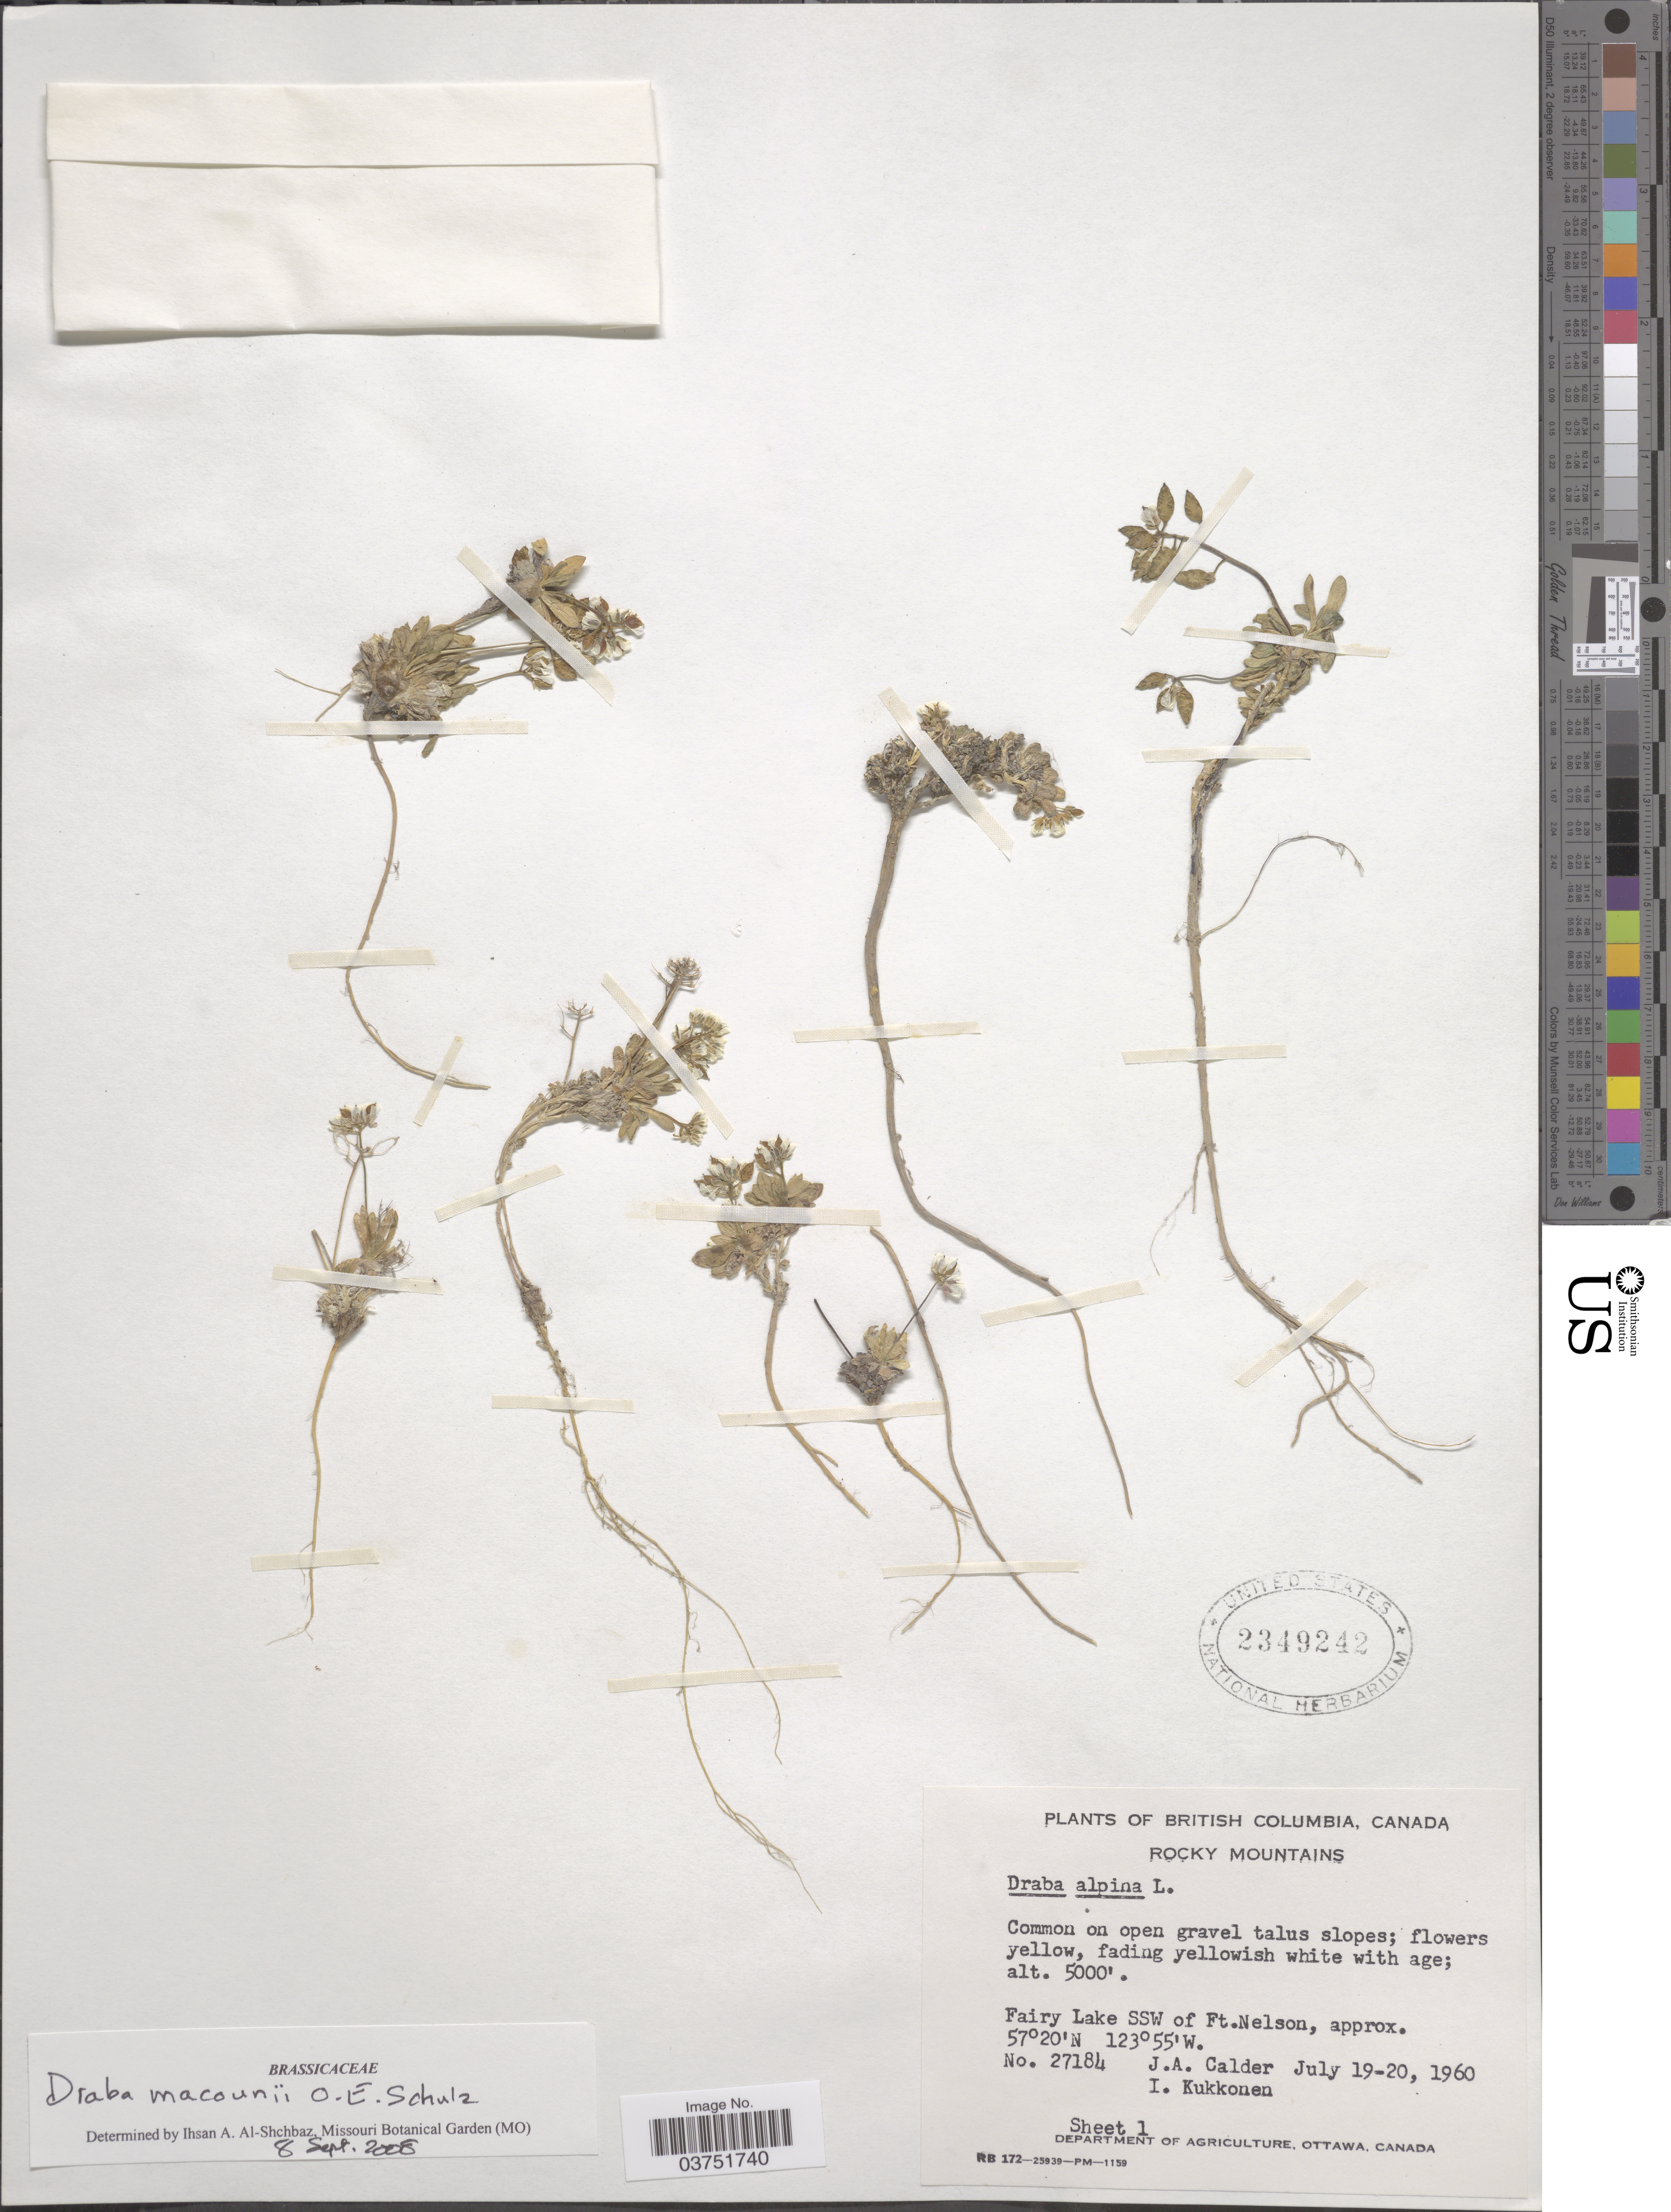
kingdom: Plantae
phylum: Tracheophyta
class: Magnoliopsida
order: Brassicales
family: Brassicaceae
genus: Draba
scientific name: Draba macounii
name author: O.E. Schulz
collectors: J. A. Calder & I. Kukkonen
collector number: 27148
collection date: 1960-07-19/1960-07-20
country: Canada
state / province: British Columbia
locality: Rocky Mountains. Fairy Lake SSW of Ft. Nelson.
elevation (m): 1524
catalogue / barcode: US 2349242